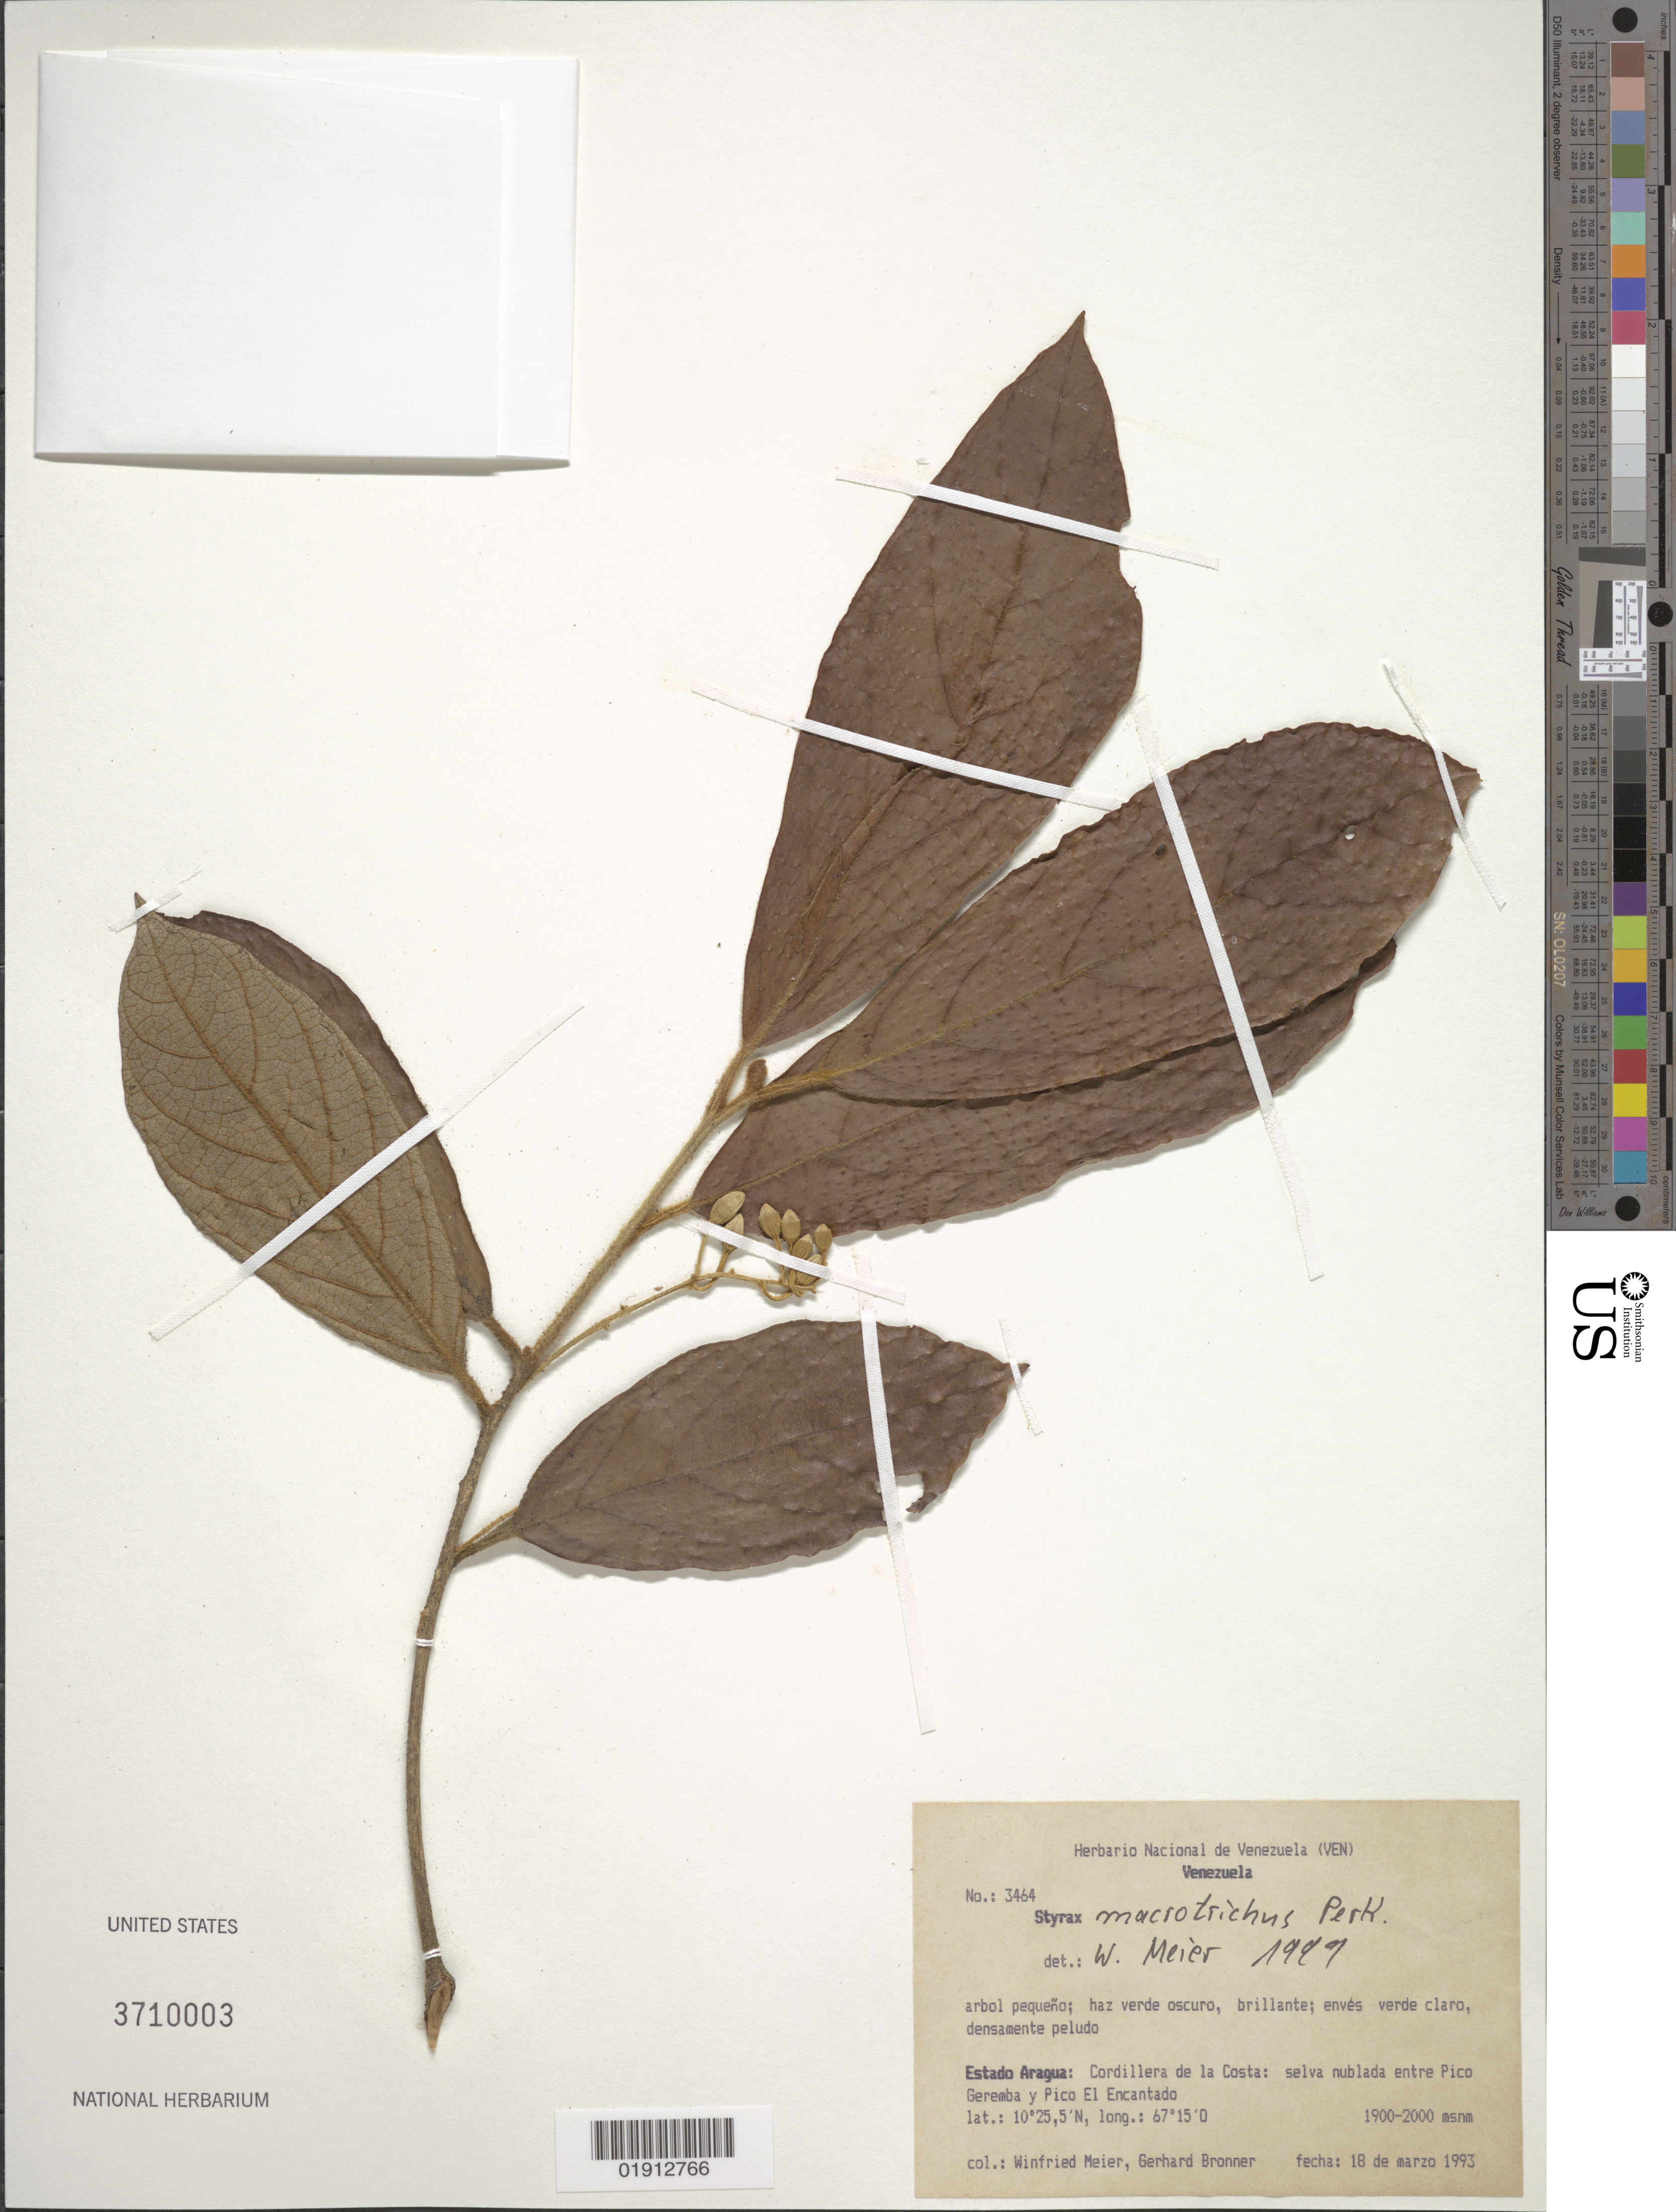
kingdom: Plantae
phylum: Tracheophyta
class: Magnoliopsida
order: Ericales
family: Styracaceae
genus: Styrax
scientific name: Styrax macrotrichus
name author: Perkins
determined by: Meier, Winfried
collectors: W. Meier & G. Bronner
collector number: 3464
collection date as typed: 18 de marzo 1993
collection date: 1993-03-18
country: Venezuela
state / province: Aragua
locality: Cordillera de la Costa: selva nublada entre Pico Geremba y Pico El Encantado.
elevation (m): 1900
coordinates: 10 25.5 N, 67 15 O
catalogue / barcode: US 3710003